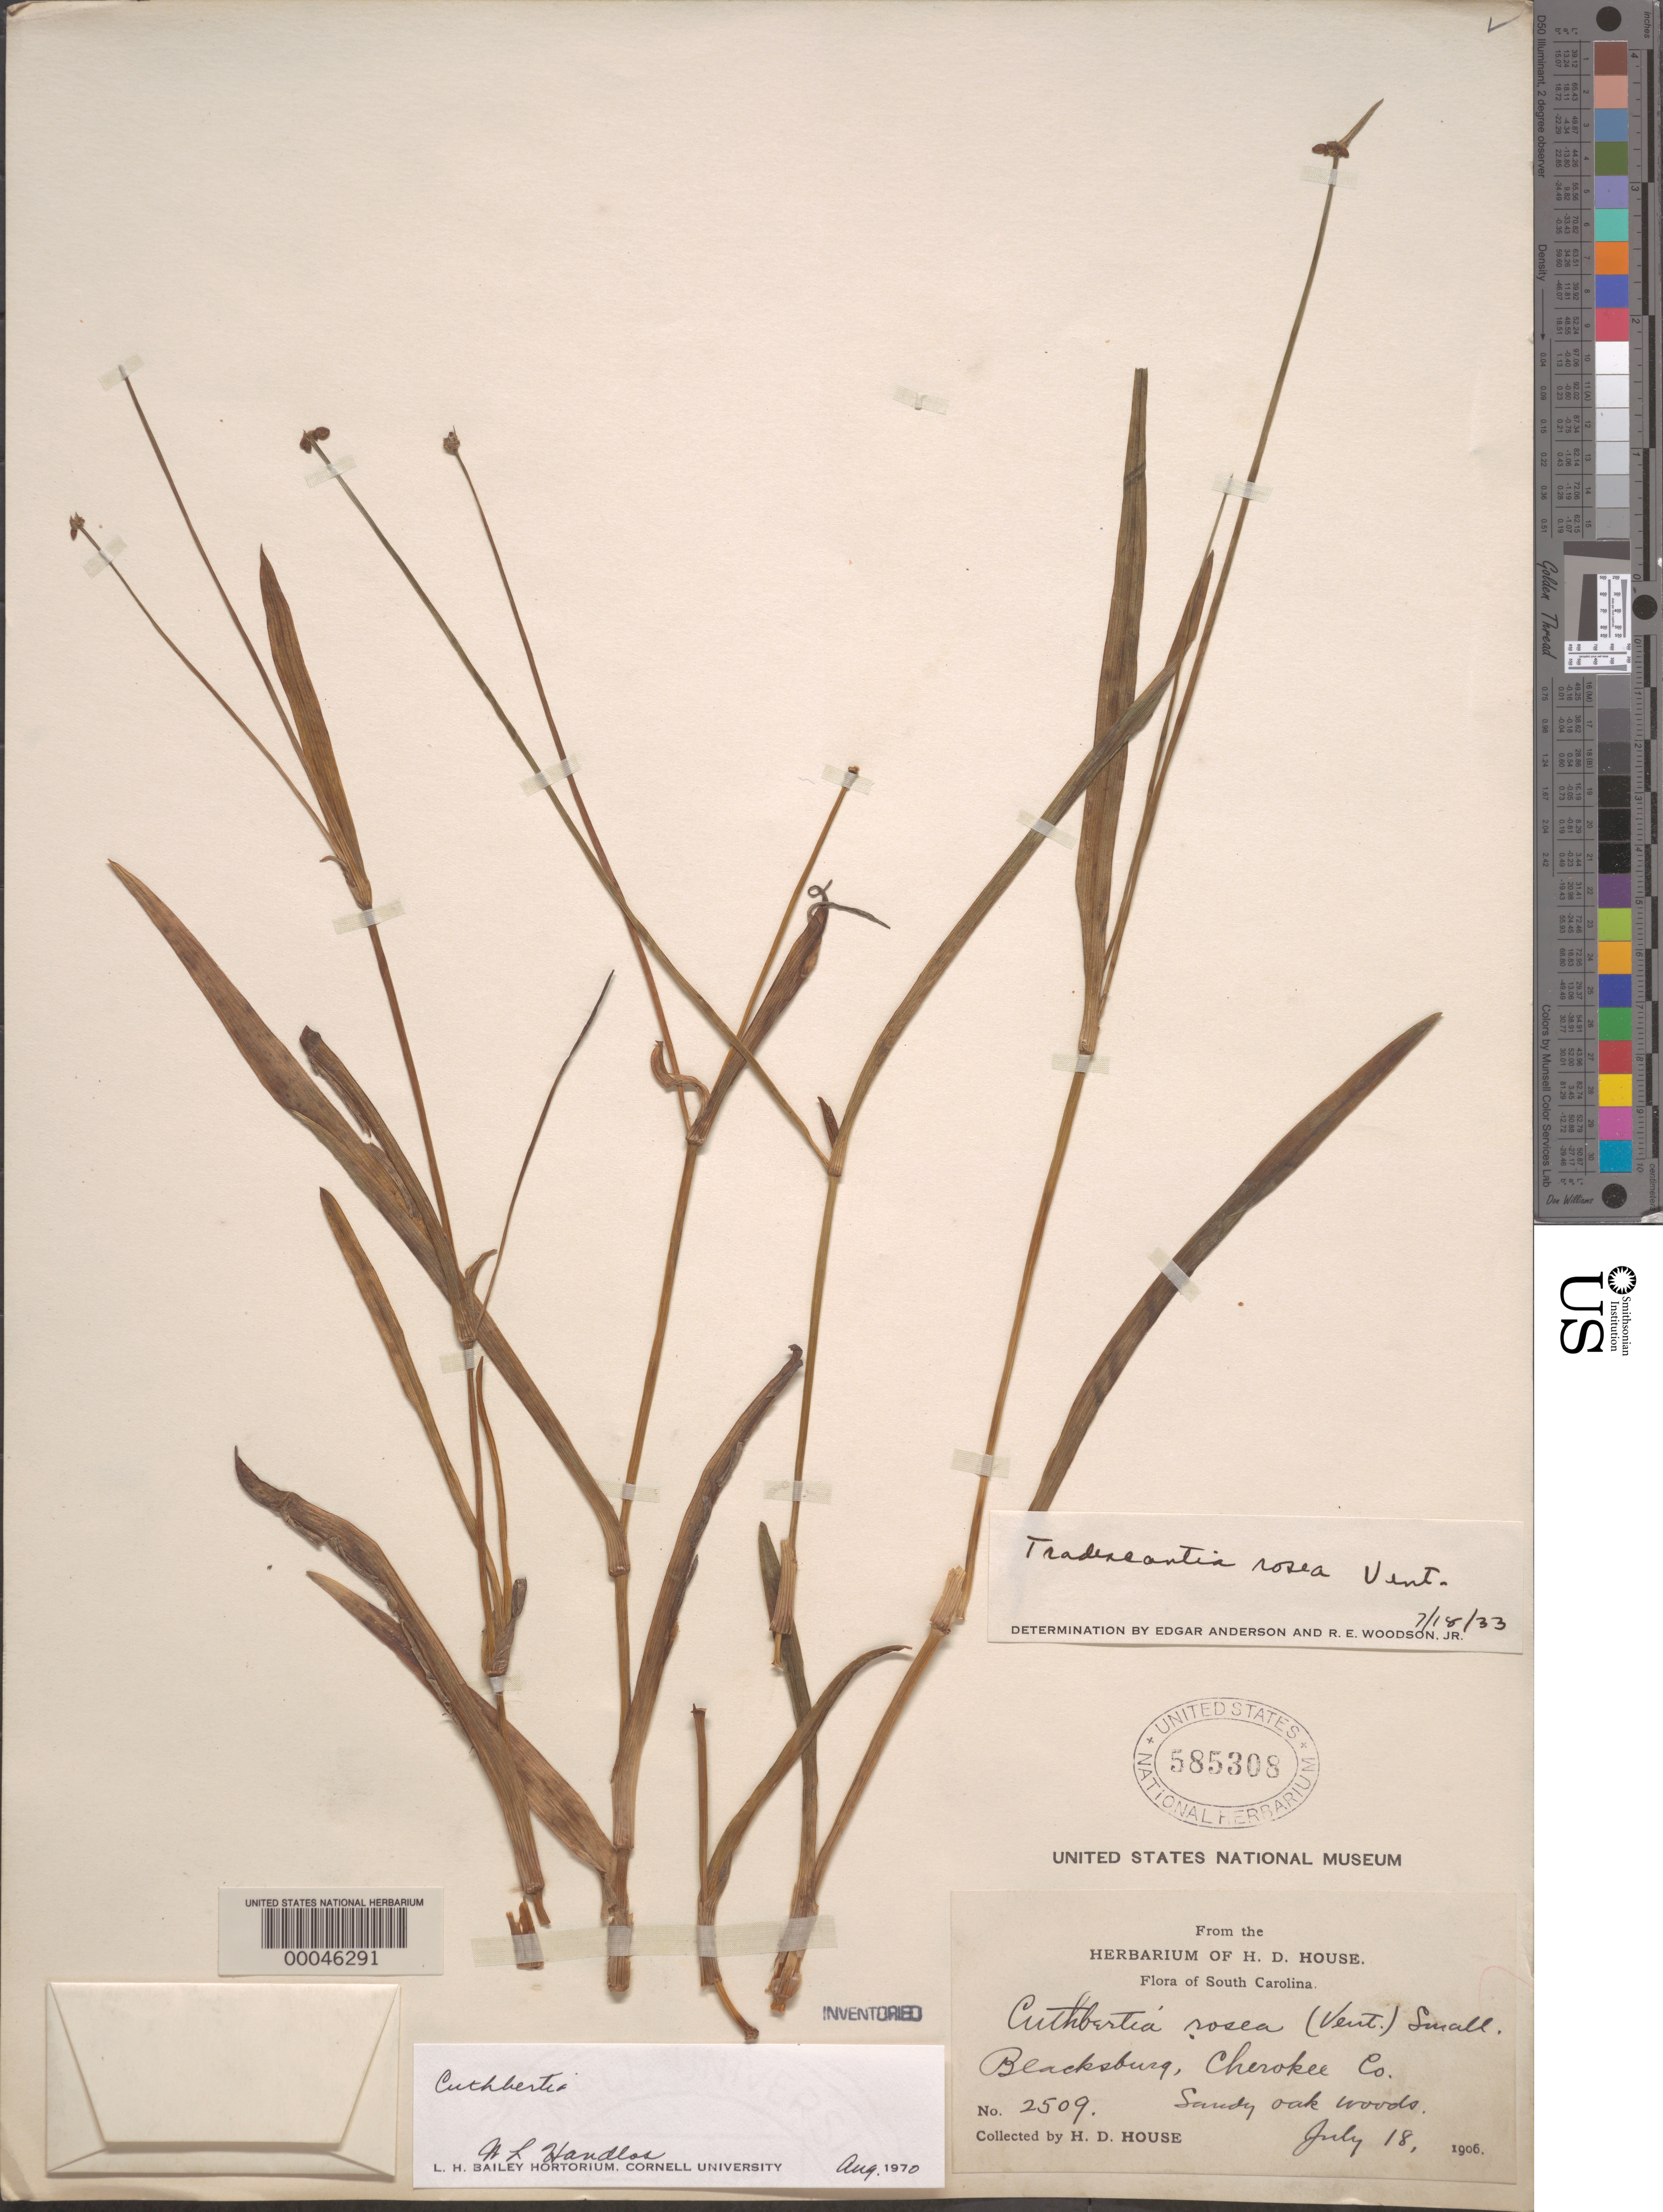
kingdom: Plantae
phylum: Tracheophyta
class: Liliopsida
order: Commelinales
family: Commelinaceae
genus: Cuthbertia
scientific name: Cuthbertia rosea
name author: (Vent.) Small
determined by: Strong, Mark T., (BOT), Smithsonian Institution - National Museum of Natural History (UNITED STATES)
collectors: H. D. House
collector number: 2509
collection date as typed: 18 Jul 1906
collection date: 1906-07-18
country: United States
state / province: South Carolina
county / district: Cherokee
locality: Blacksburg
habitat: Sandy oak woods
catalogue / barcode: US 585308